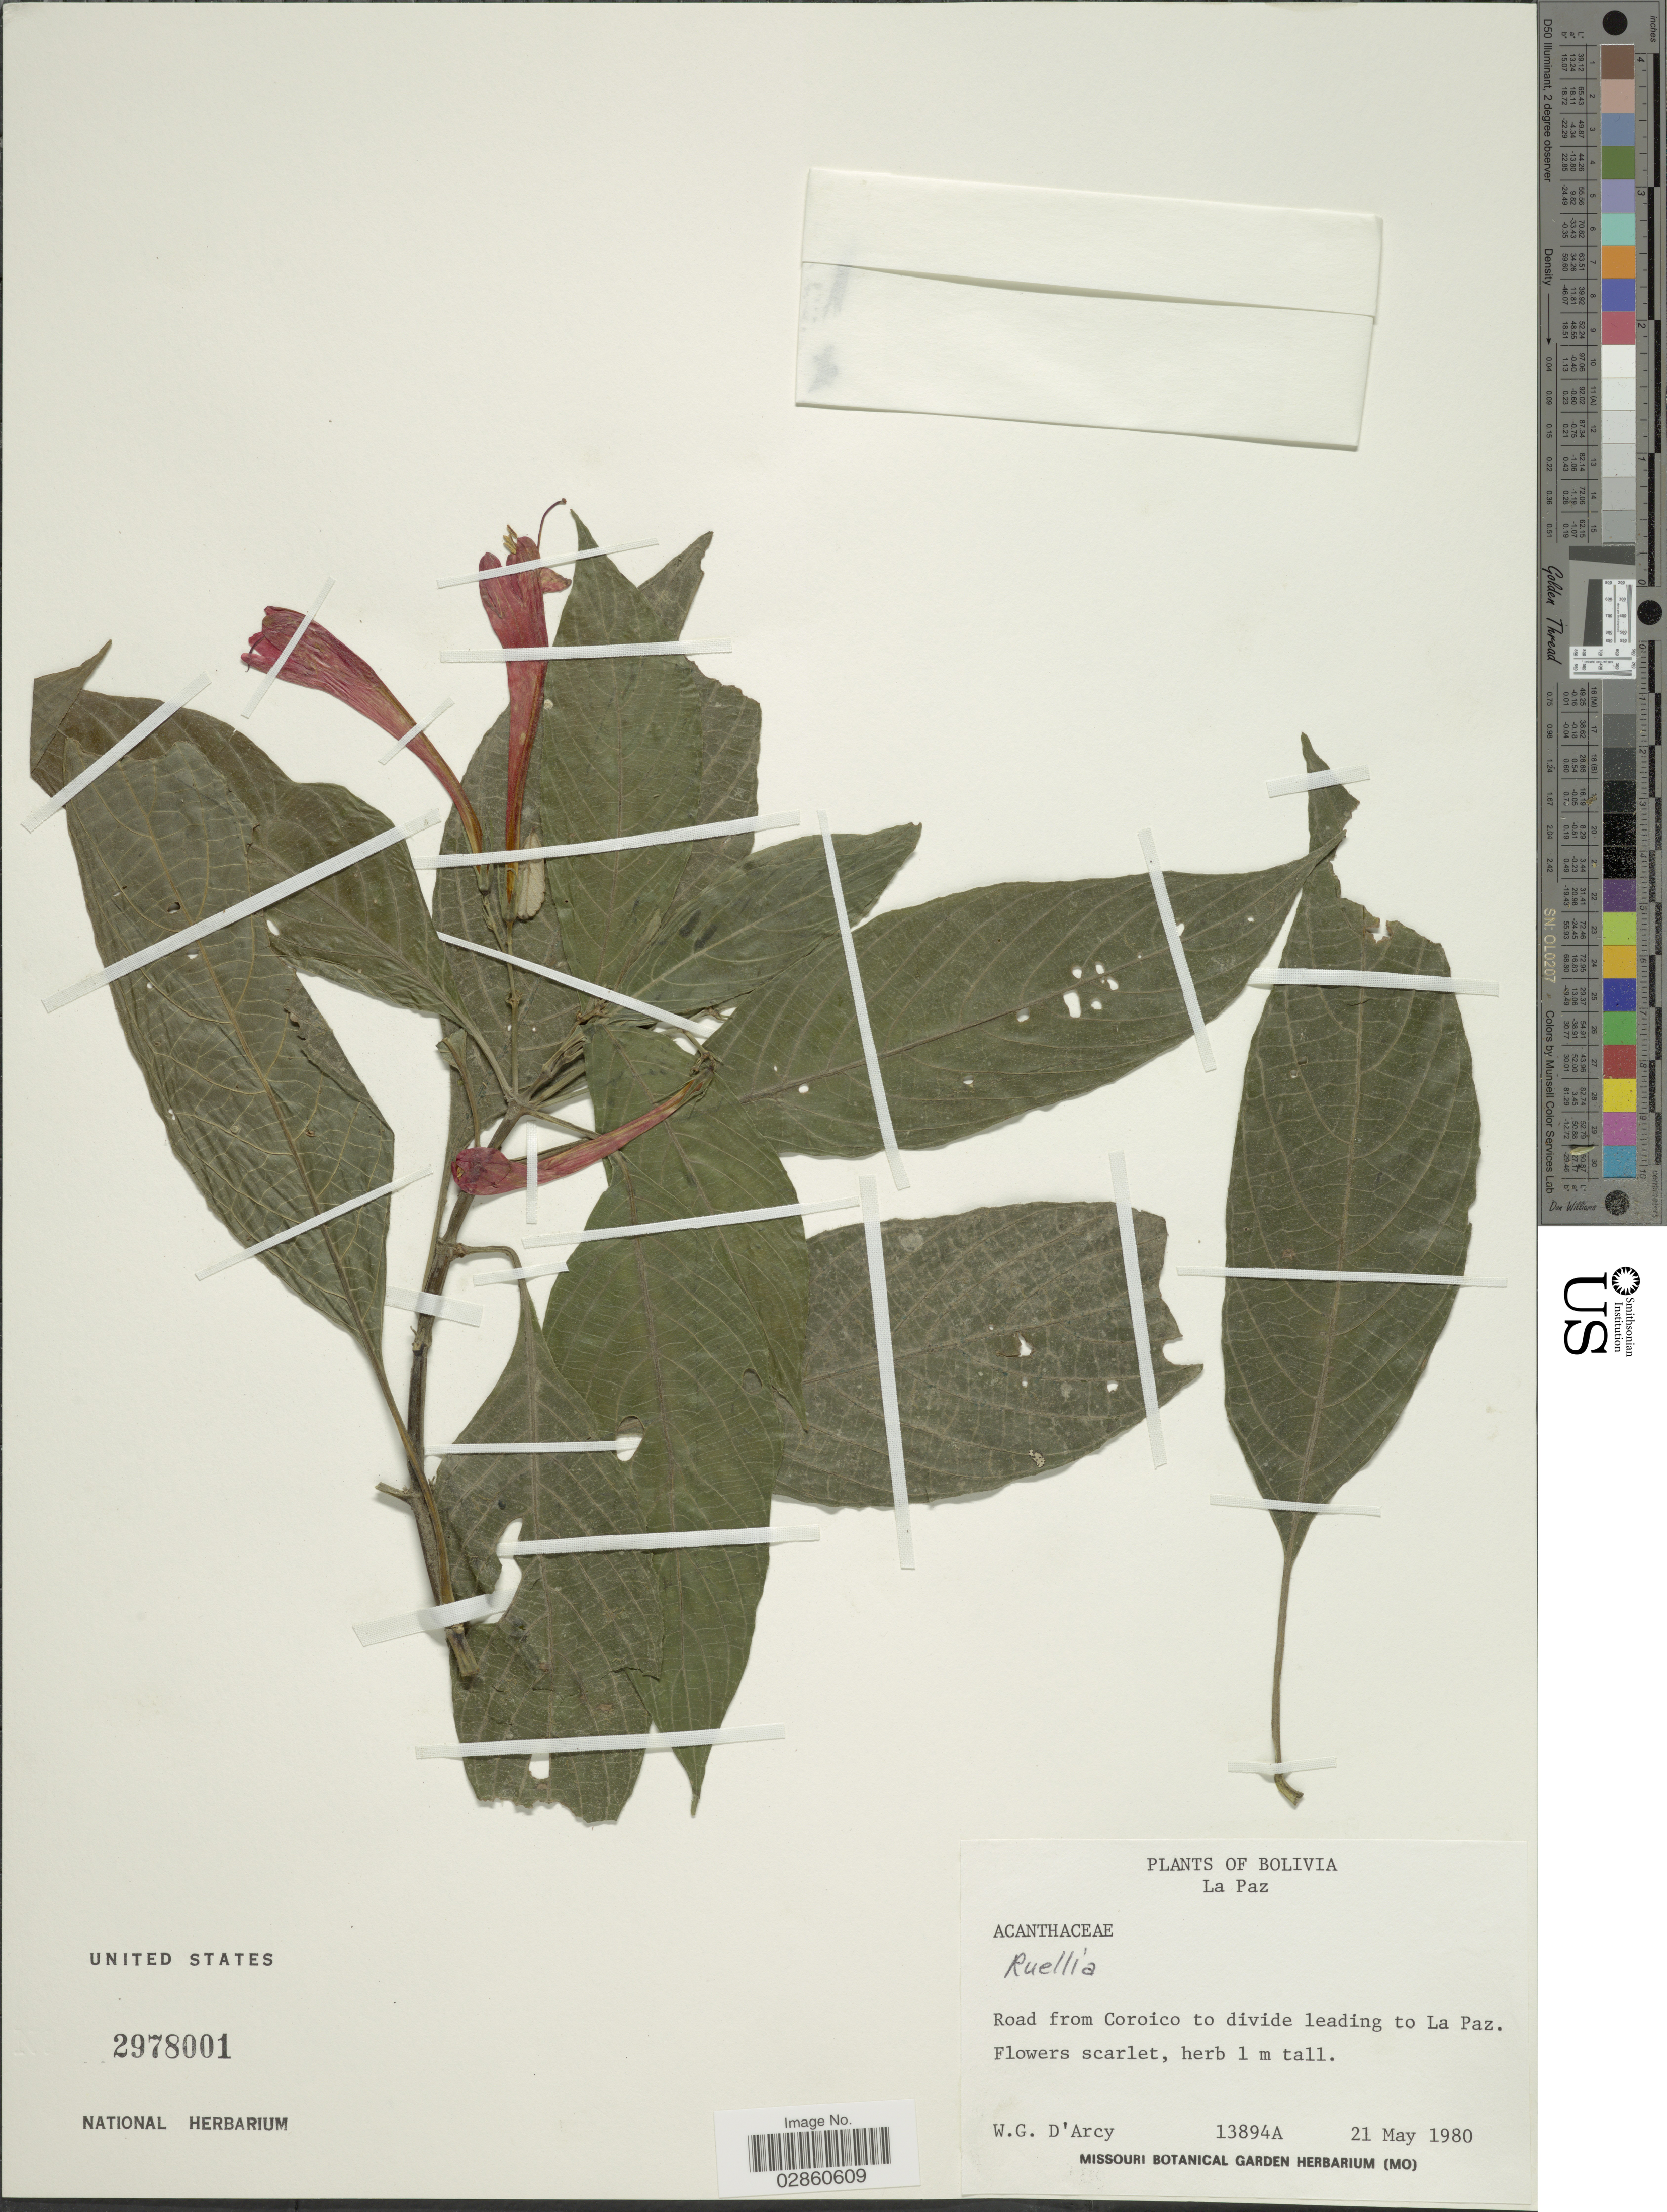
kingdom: Plantae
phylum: Tracheophyta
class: Magnoliopsida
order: Lamiales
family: Acanthaceae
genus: Ruellia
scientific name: Ruellia haenkeana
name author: (Nees) Wassh.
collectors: W. G. D'Arcy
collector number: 13894A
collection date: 1980-05-21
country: Bolivia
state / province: La Paz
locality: Road from Coroico to divide leading to La Paz.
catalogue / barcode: US 2978001